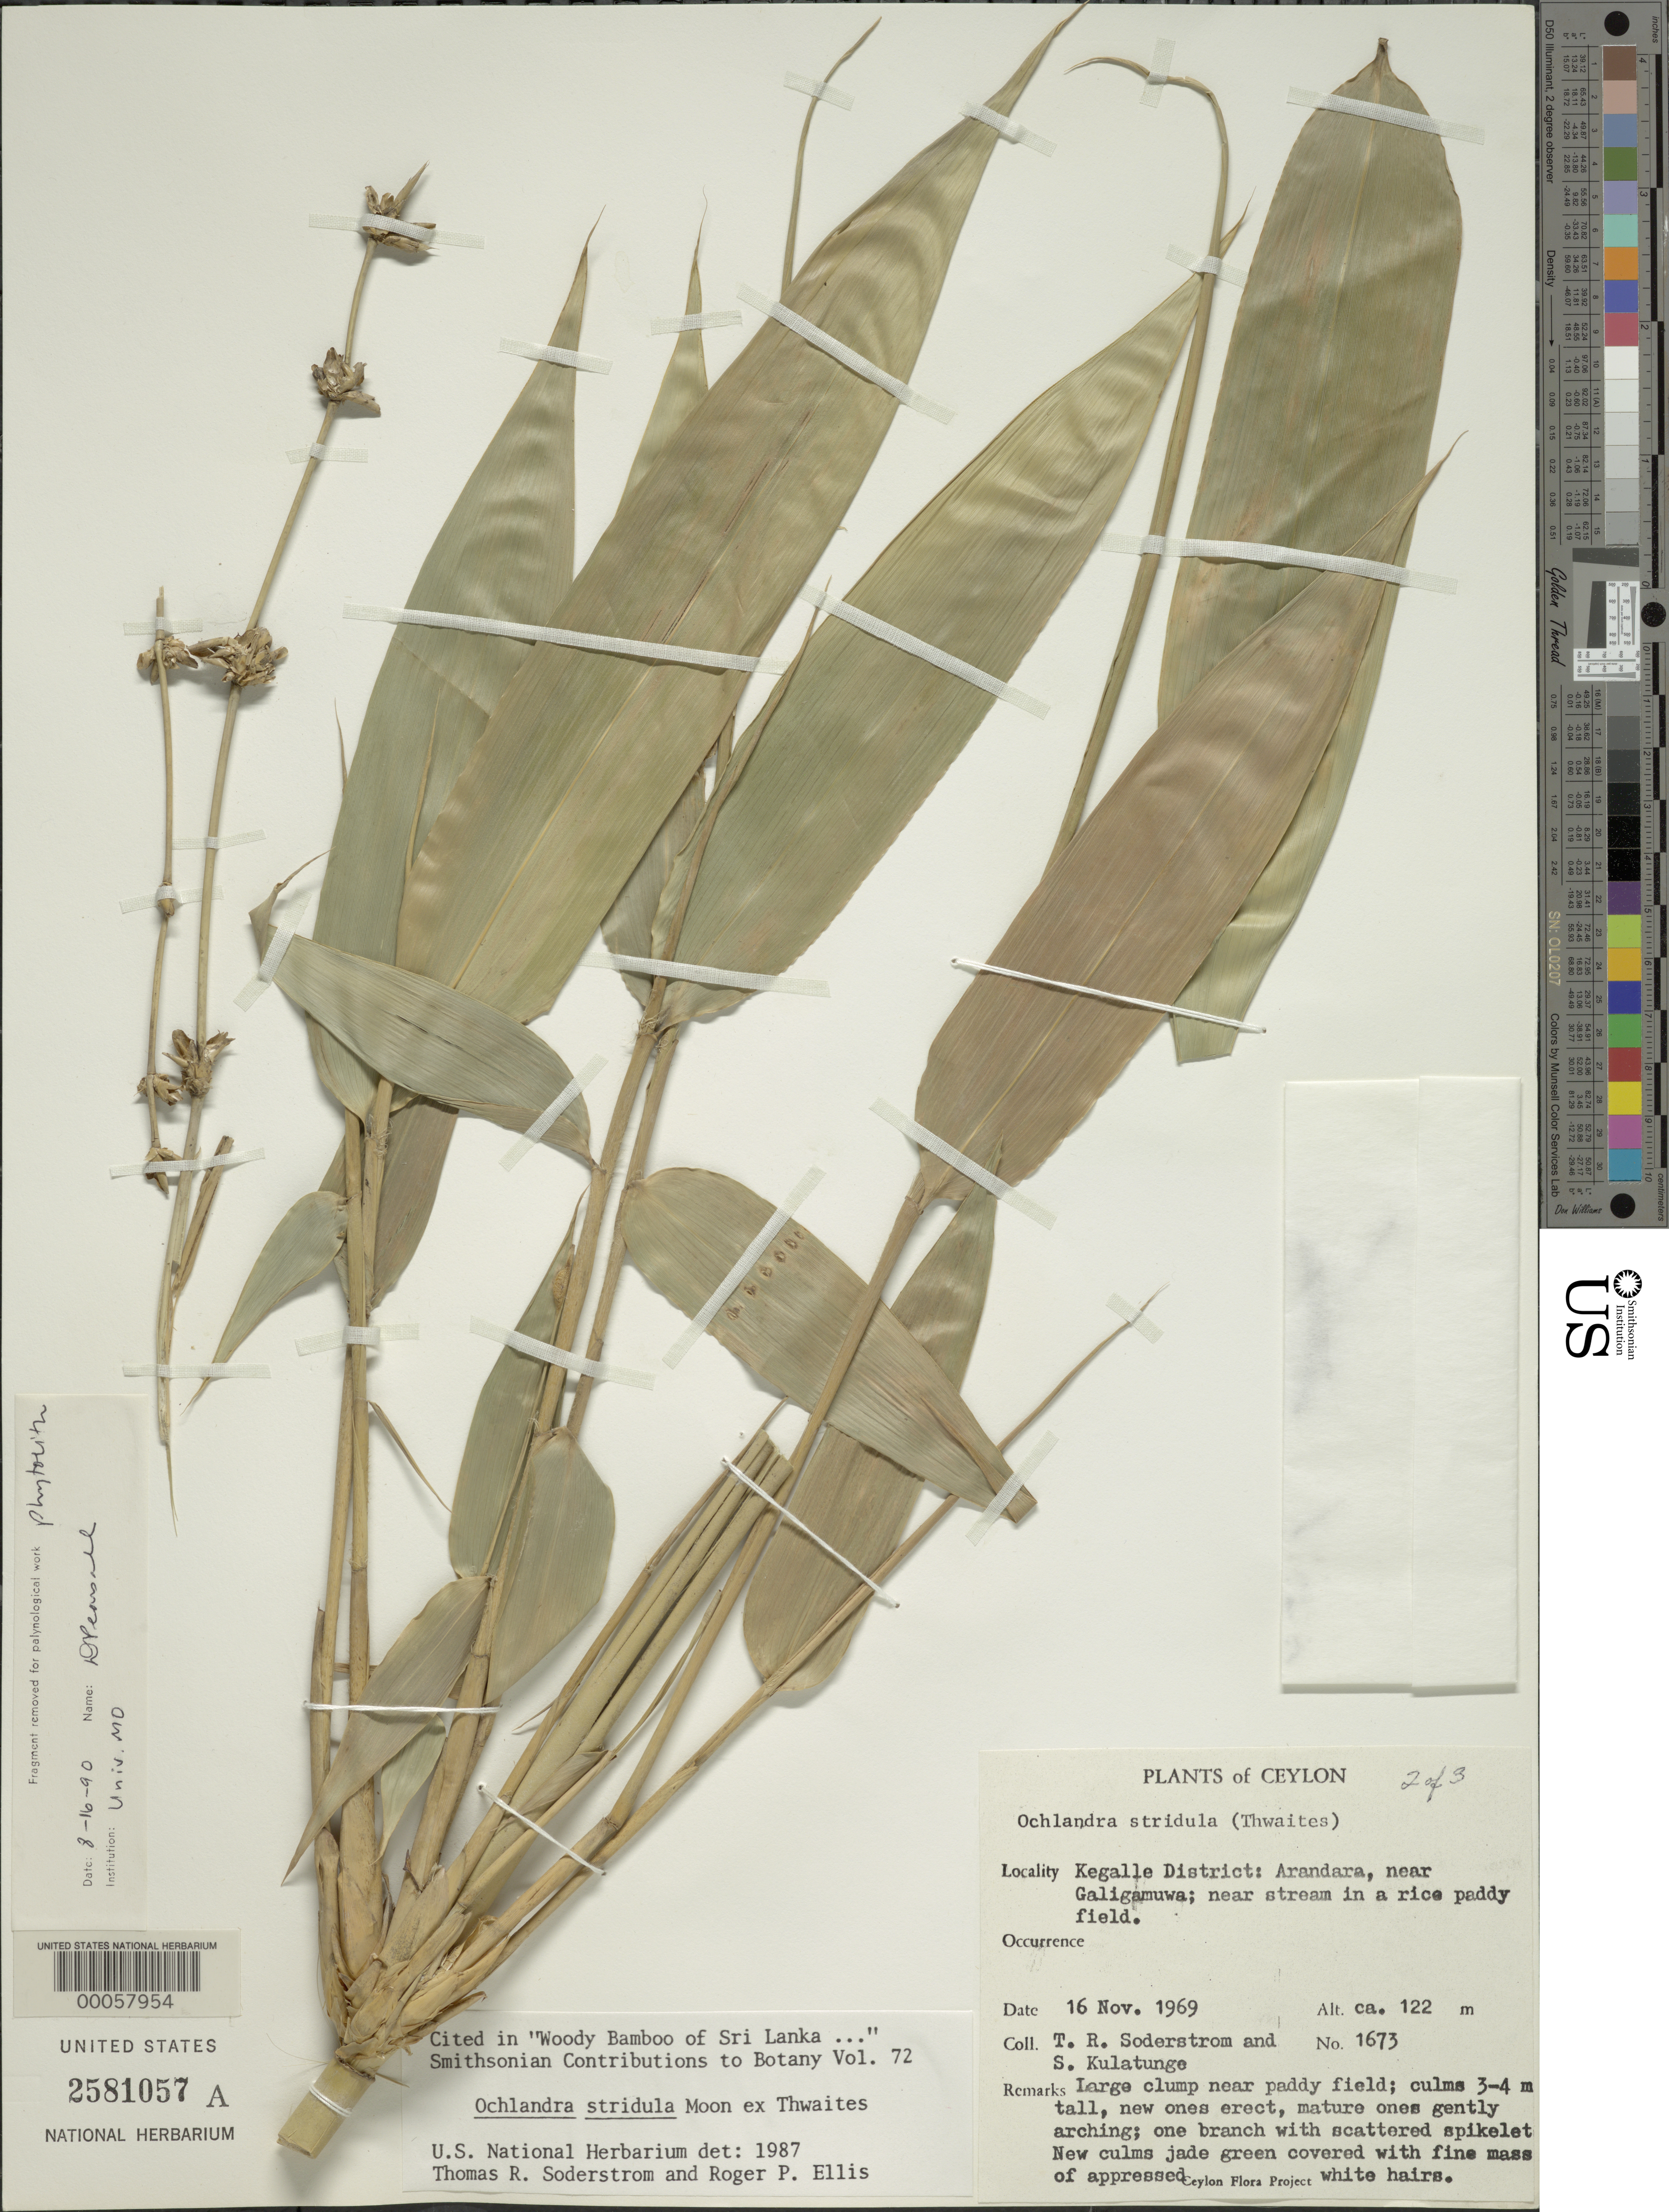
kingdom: Plantae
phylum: Tracheophyta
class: Liliopsida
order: Poales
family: Poaceae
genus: Ochlandra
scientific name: Ochlandra stridula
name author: Moon ex Thwaites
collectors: T. R. Soderstrom & S. Kulatunge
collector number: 1673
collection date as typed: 16 Nov 1969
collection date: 1969-11-16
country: Sri Lanka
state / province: Sabaragamuwa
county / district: Kegalle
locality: Arandara, near Galigamuwa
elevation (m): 122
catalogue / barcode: US 2581057A